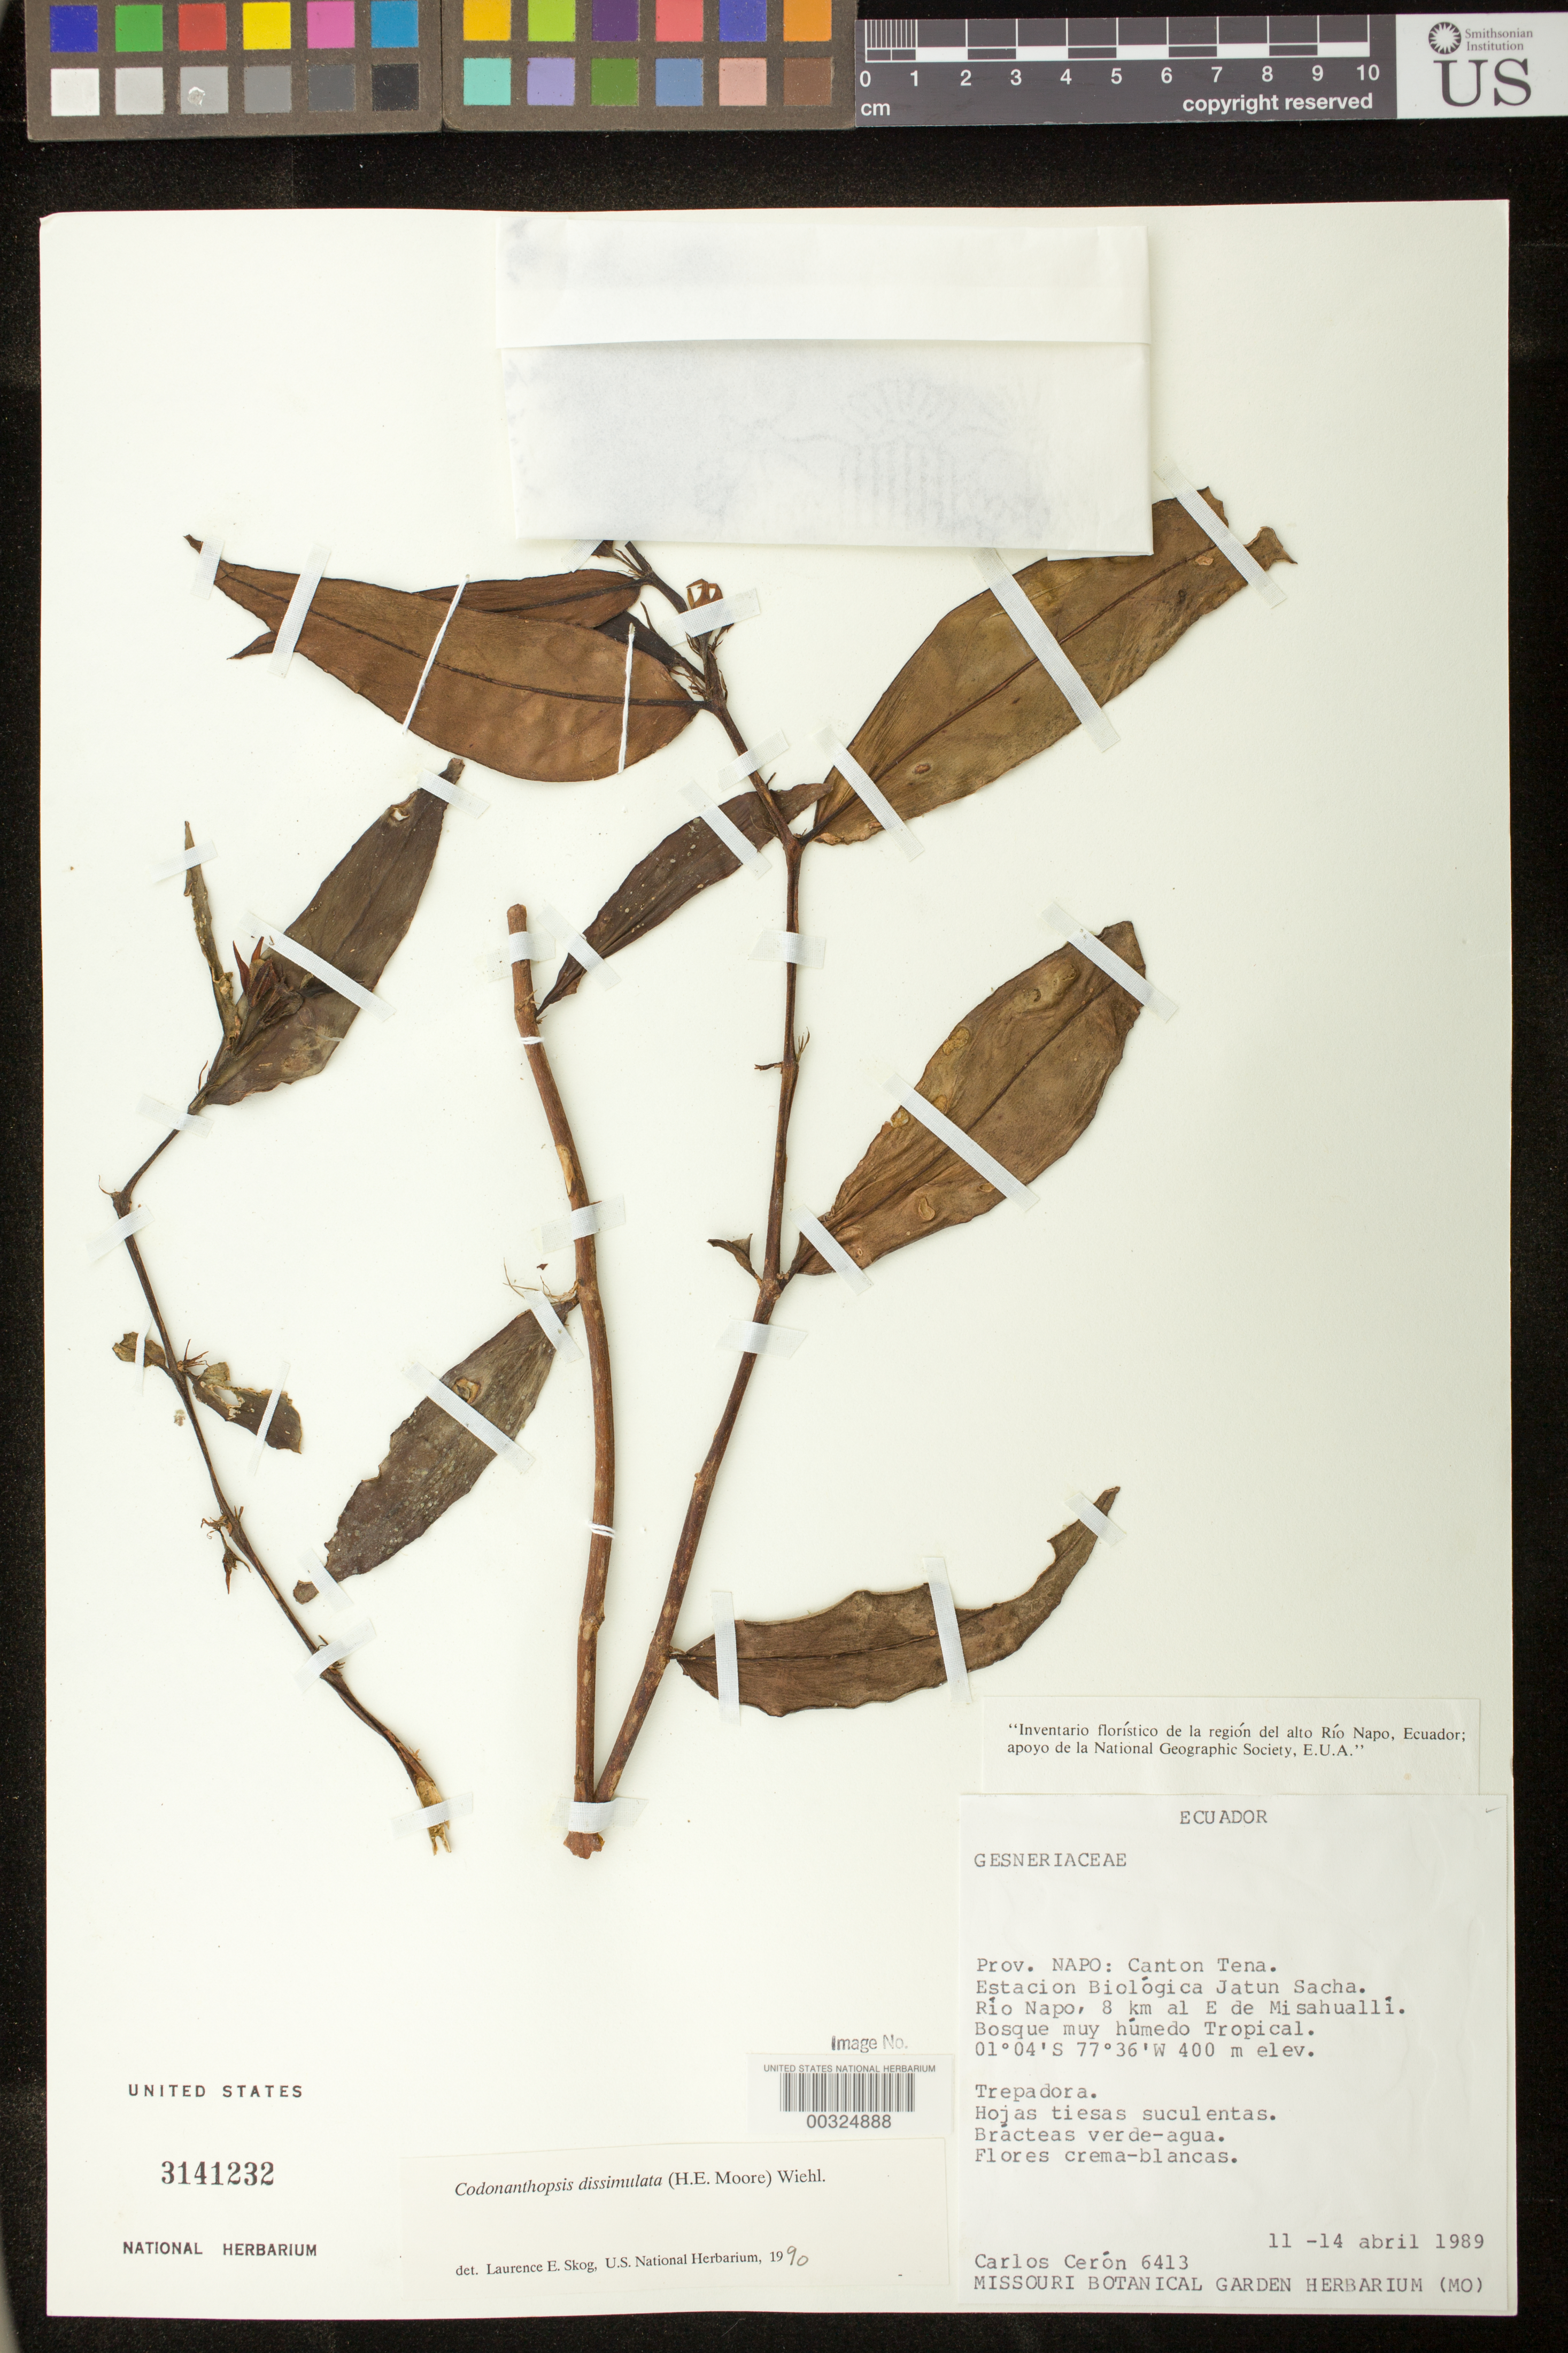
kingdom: Plantae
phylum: Tracheophyta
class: Magnoliopsida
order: Lamiales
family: Gesneriaceae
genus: Codonanthopsis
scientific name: Codonanthopsis dissimulata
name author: (H.E. Moore) Wiehler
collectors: C. E. Cerón M.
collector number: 6413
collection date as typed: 11-14 Apr 1989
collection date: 1989-04-11/1989-04-14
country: Ecuador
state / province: Napo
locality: Canton Tena, Estacion Biologica Jatun Sacha, Rio Napo, 8 km E of Misahualli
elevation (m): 400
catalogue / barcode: US 3141232